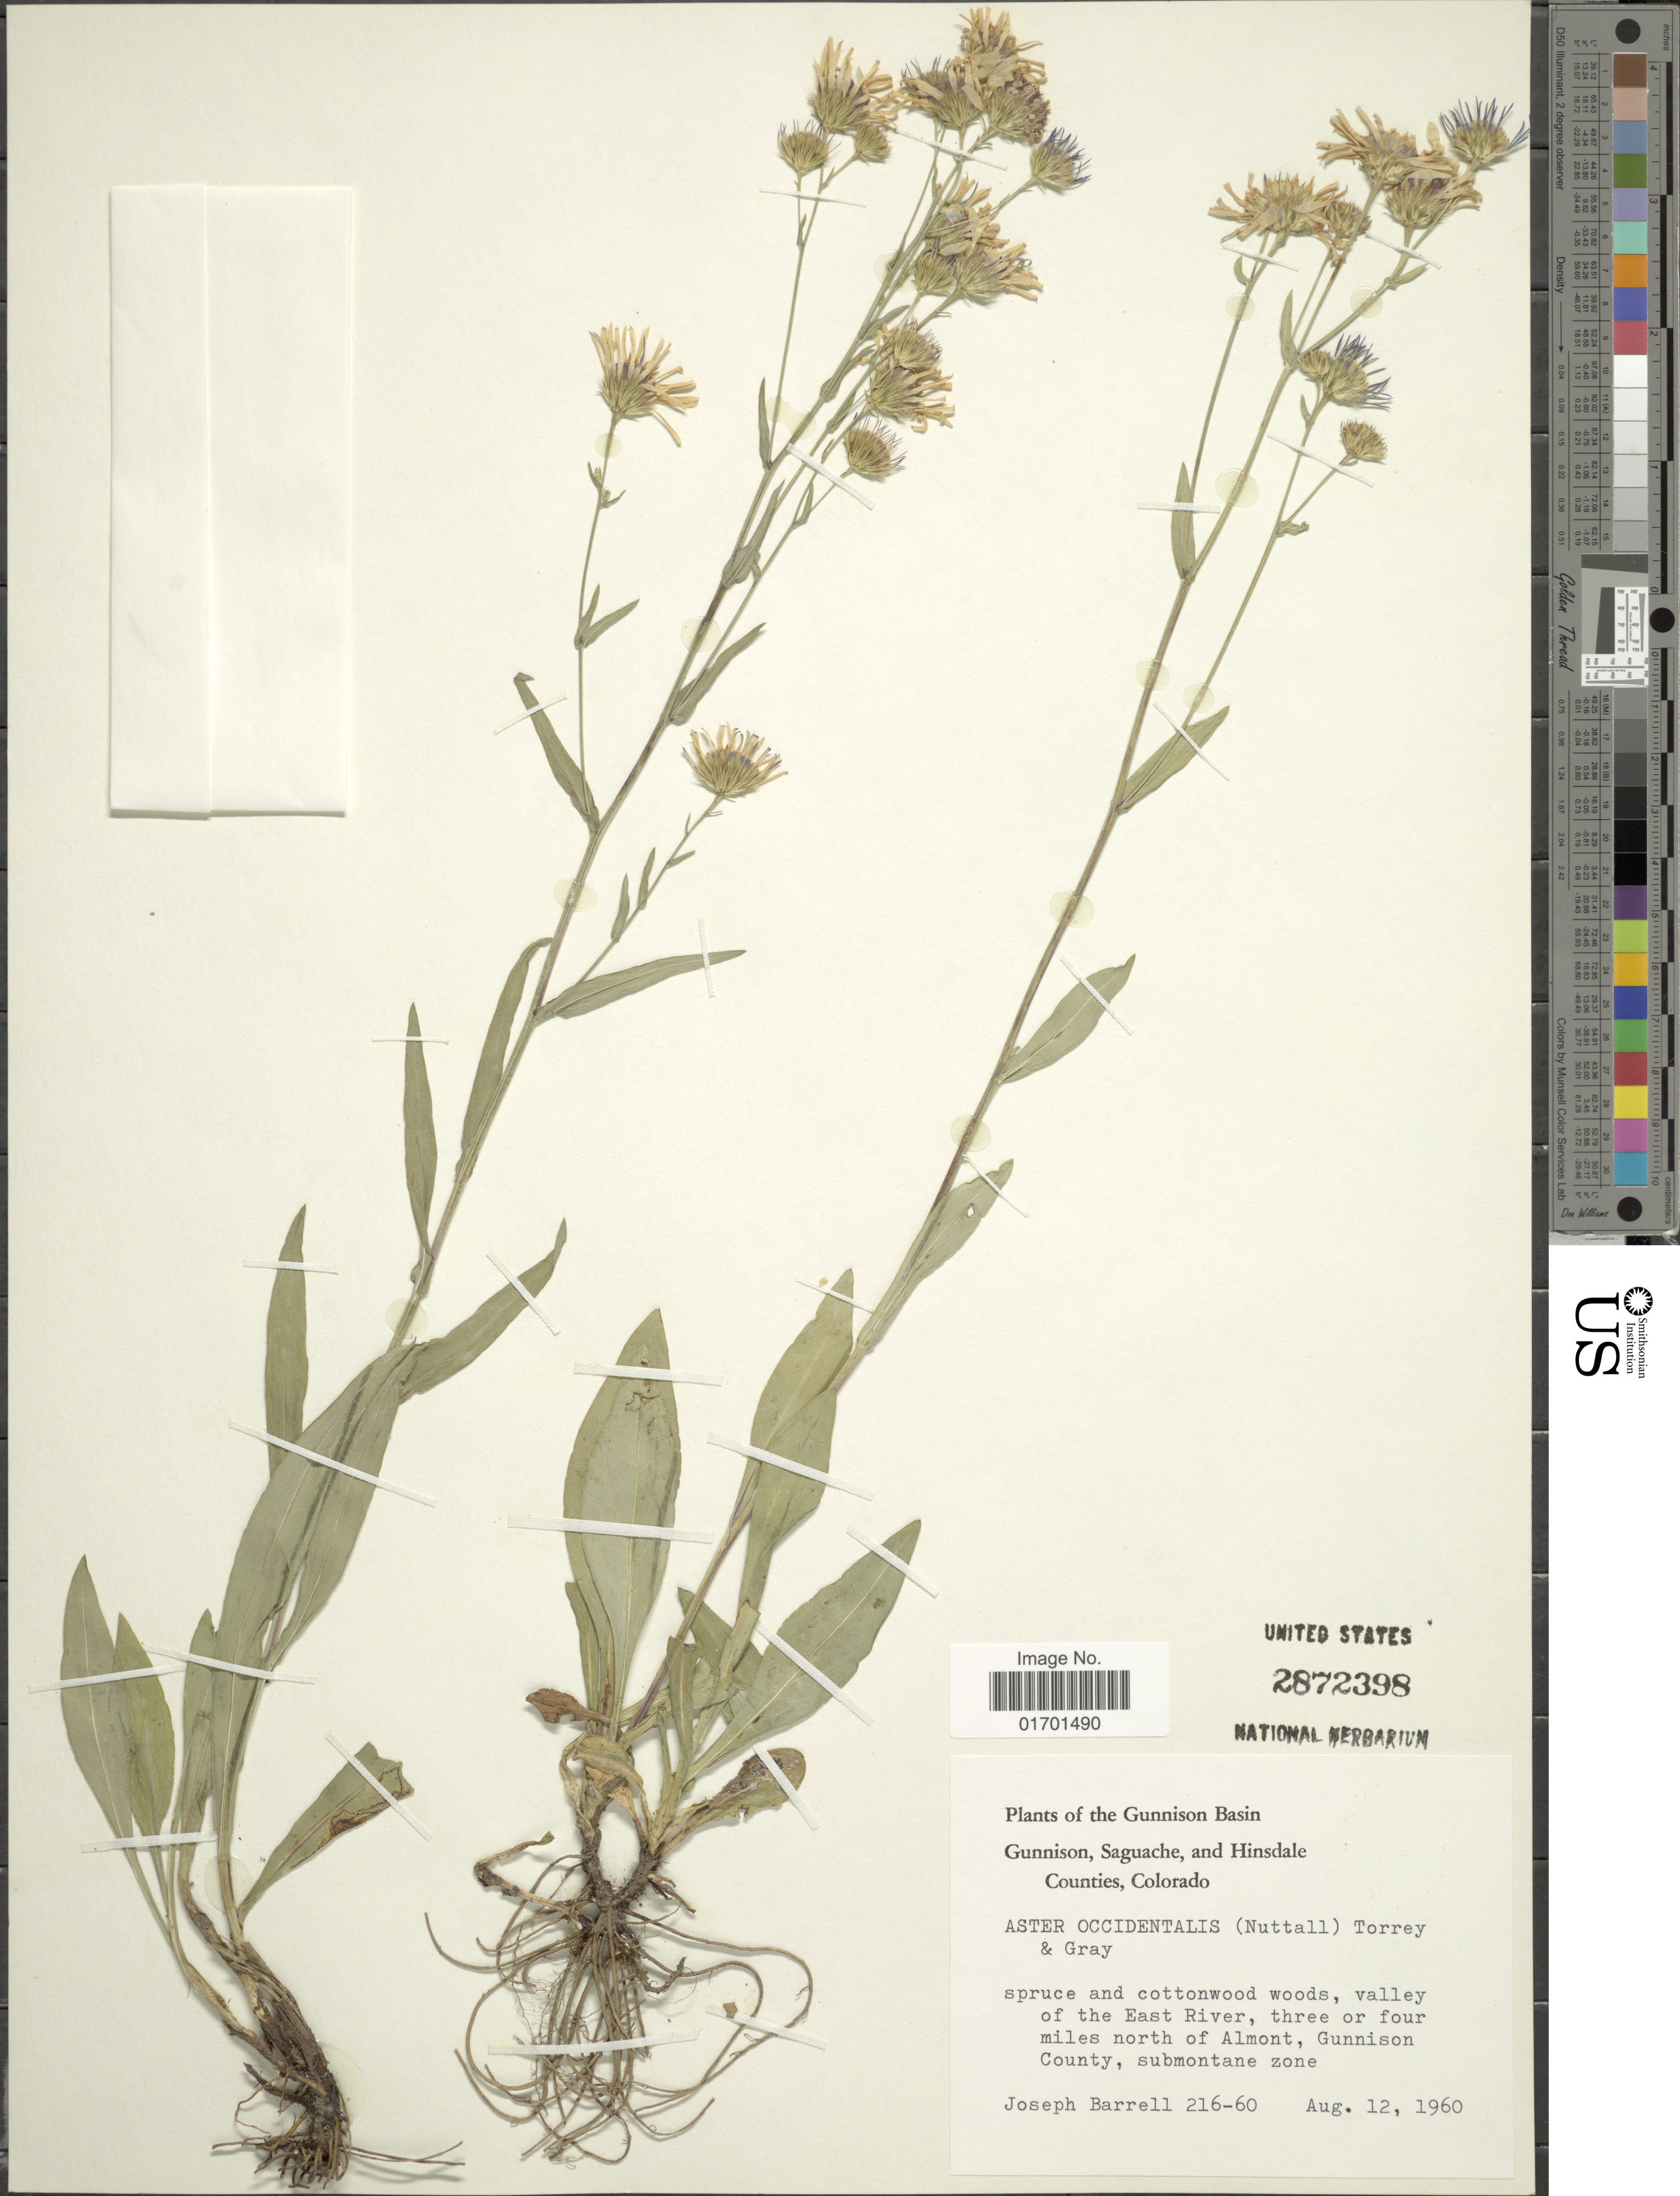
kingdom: Plantae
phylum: Tracheophyta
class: Magnoliopsida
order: Asterales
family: Asteraceae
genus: Symphyotrichum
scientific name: Symphyotrichum spathulatum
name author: (Lindl.) G.L. Nesom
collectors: J. Barrell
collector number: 216-60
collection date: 1960-08-12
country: United States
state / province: Colorado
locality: Gunnison Basin, Gunnison, Saguache, and Hinsdale Counties, spruce and cottonwood woods, valley of the East River, three or four miles north of Almont, Gunnison County, submontane zone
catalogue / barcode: US 2872398